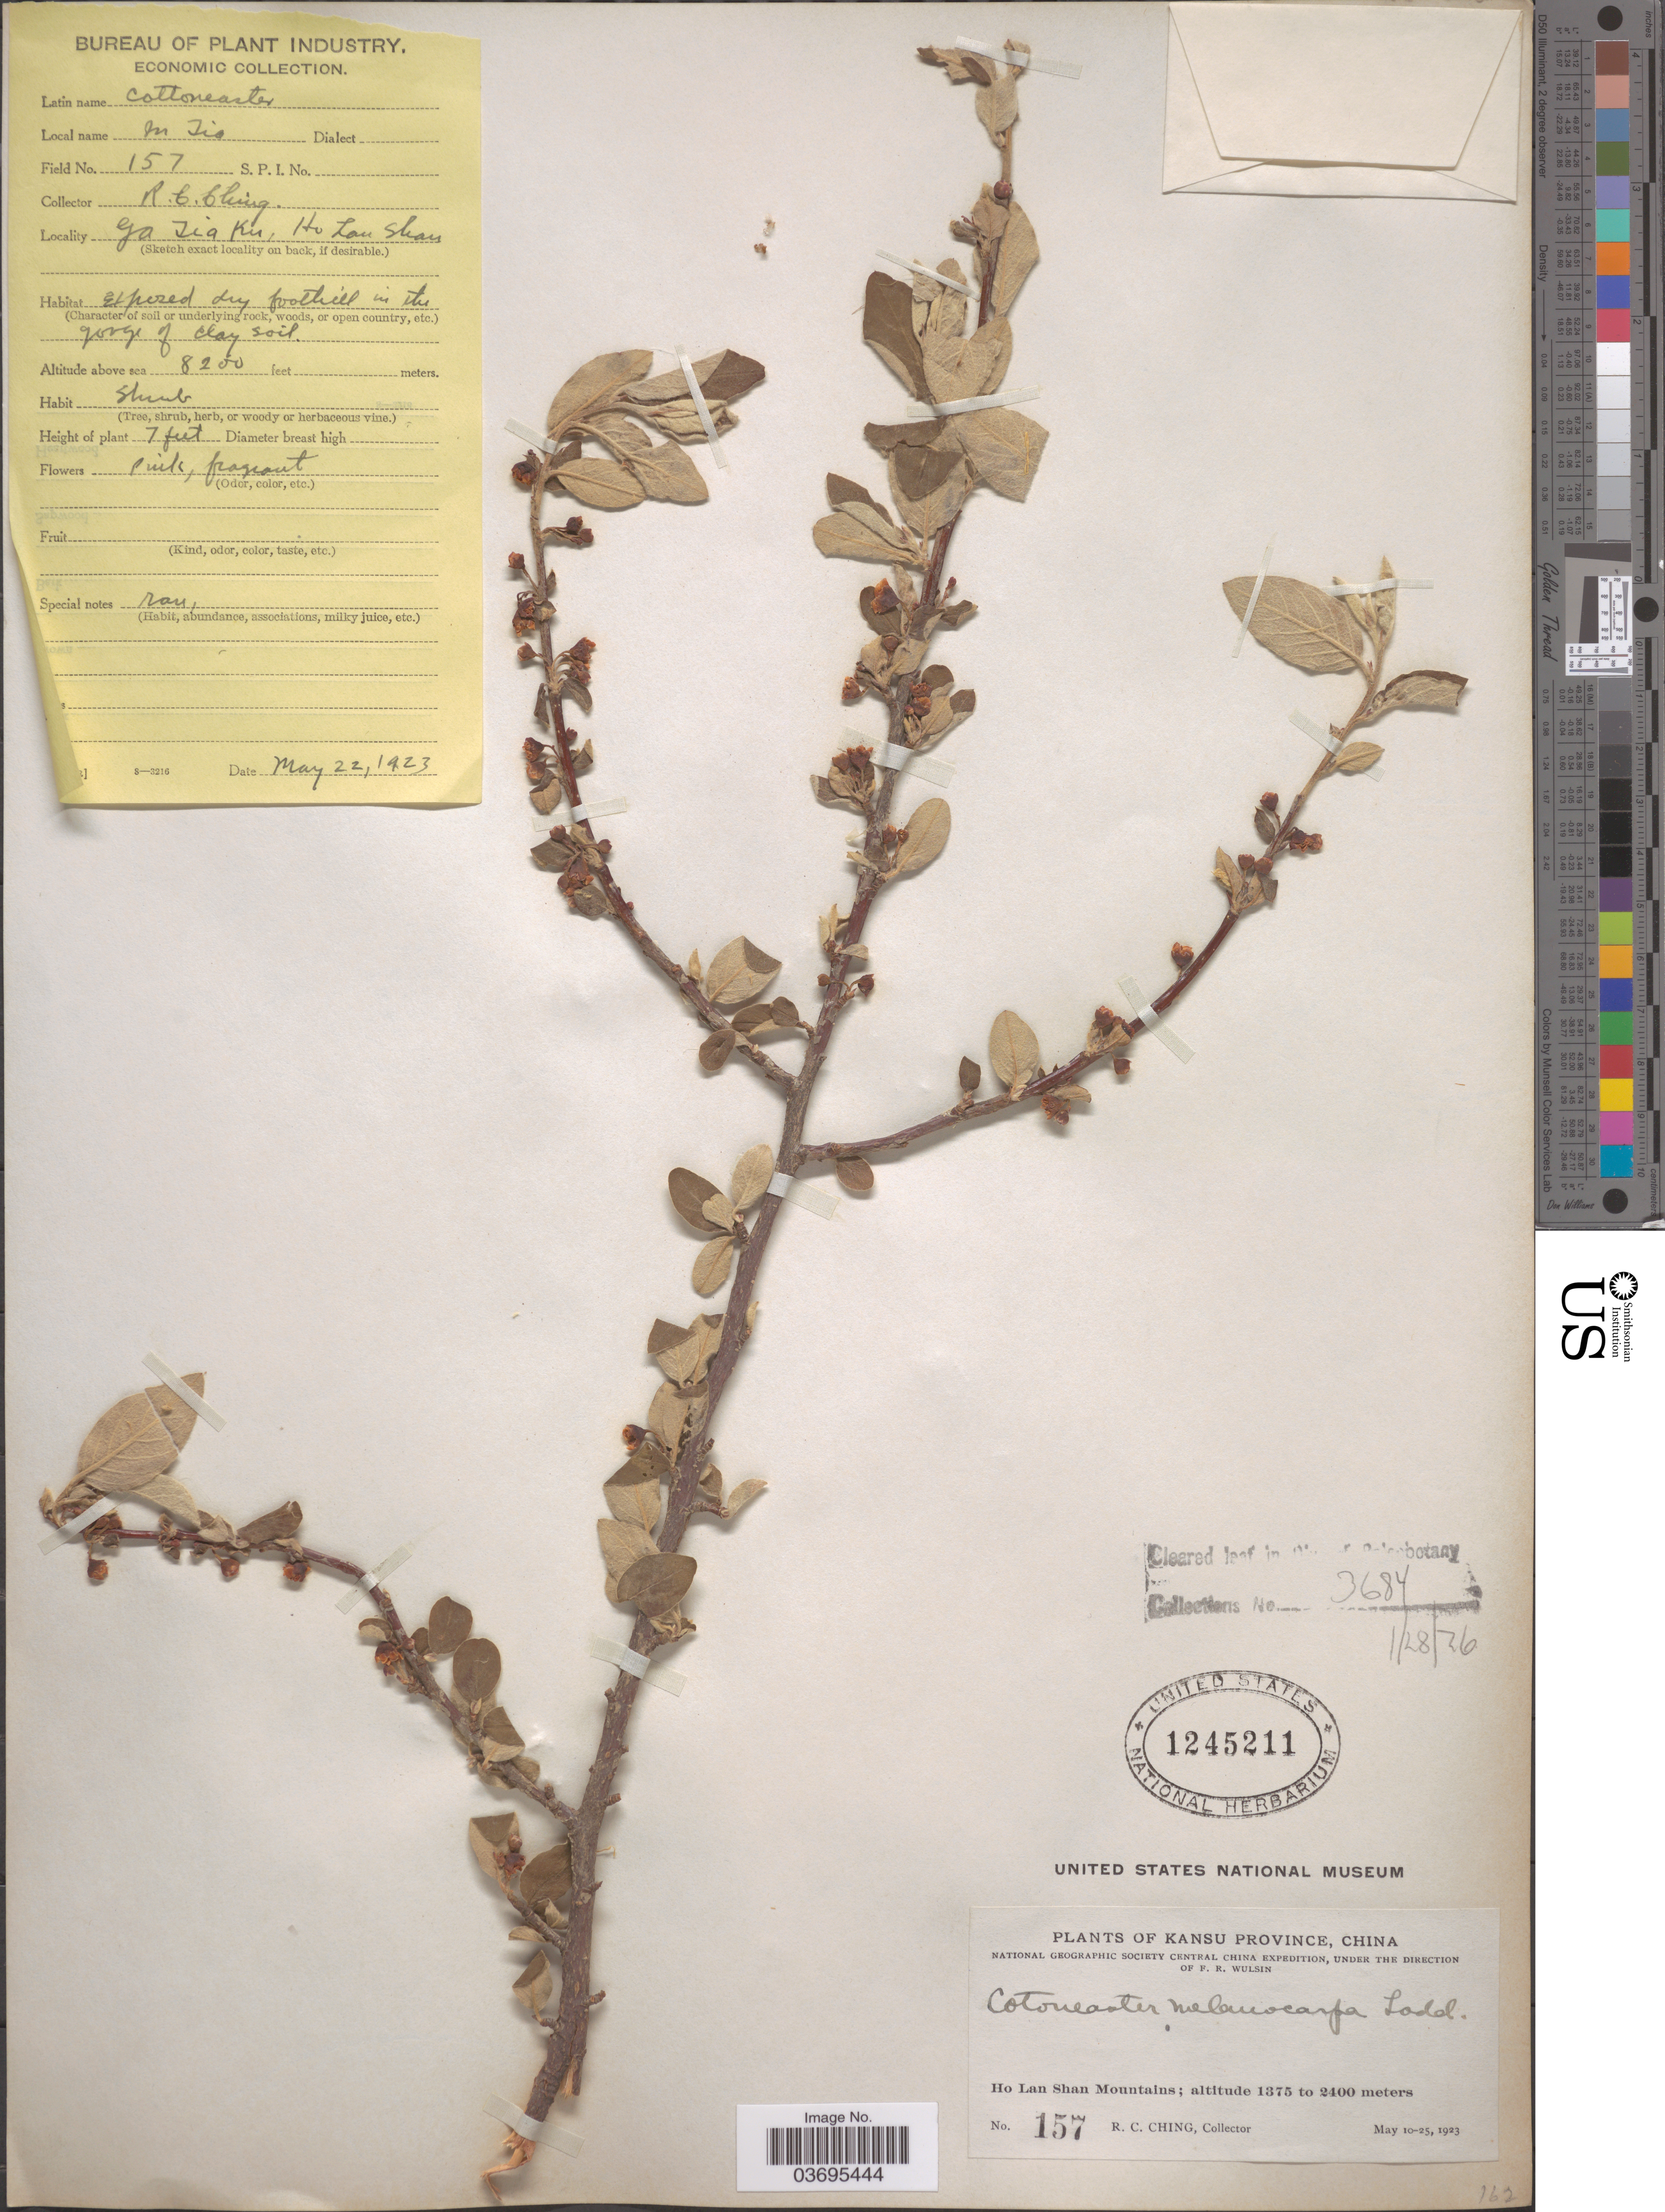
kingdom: Plantae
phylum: Tracheophyta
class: Magnoliopsida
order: Rosales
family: Rosaceae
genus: Cotoneaster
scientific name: Cotoneaster melanocarpus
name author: Conrad L. Loddiges, G. Loddiges & W. Loddiges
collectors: R. C. Ching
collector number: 157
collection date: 1923-05-22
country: China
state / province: Gansu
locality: Kansu Province. Ho Lan Shan Mountains. Ga Sia [interpreted] Ku [interpreted], Ho Lan Shan.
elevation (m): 2499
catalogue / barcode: US 1245211